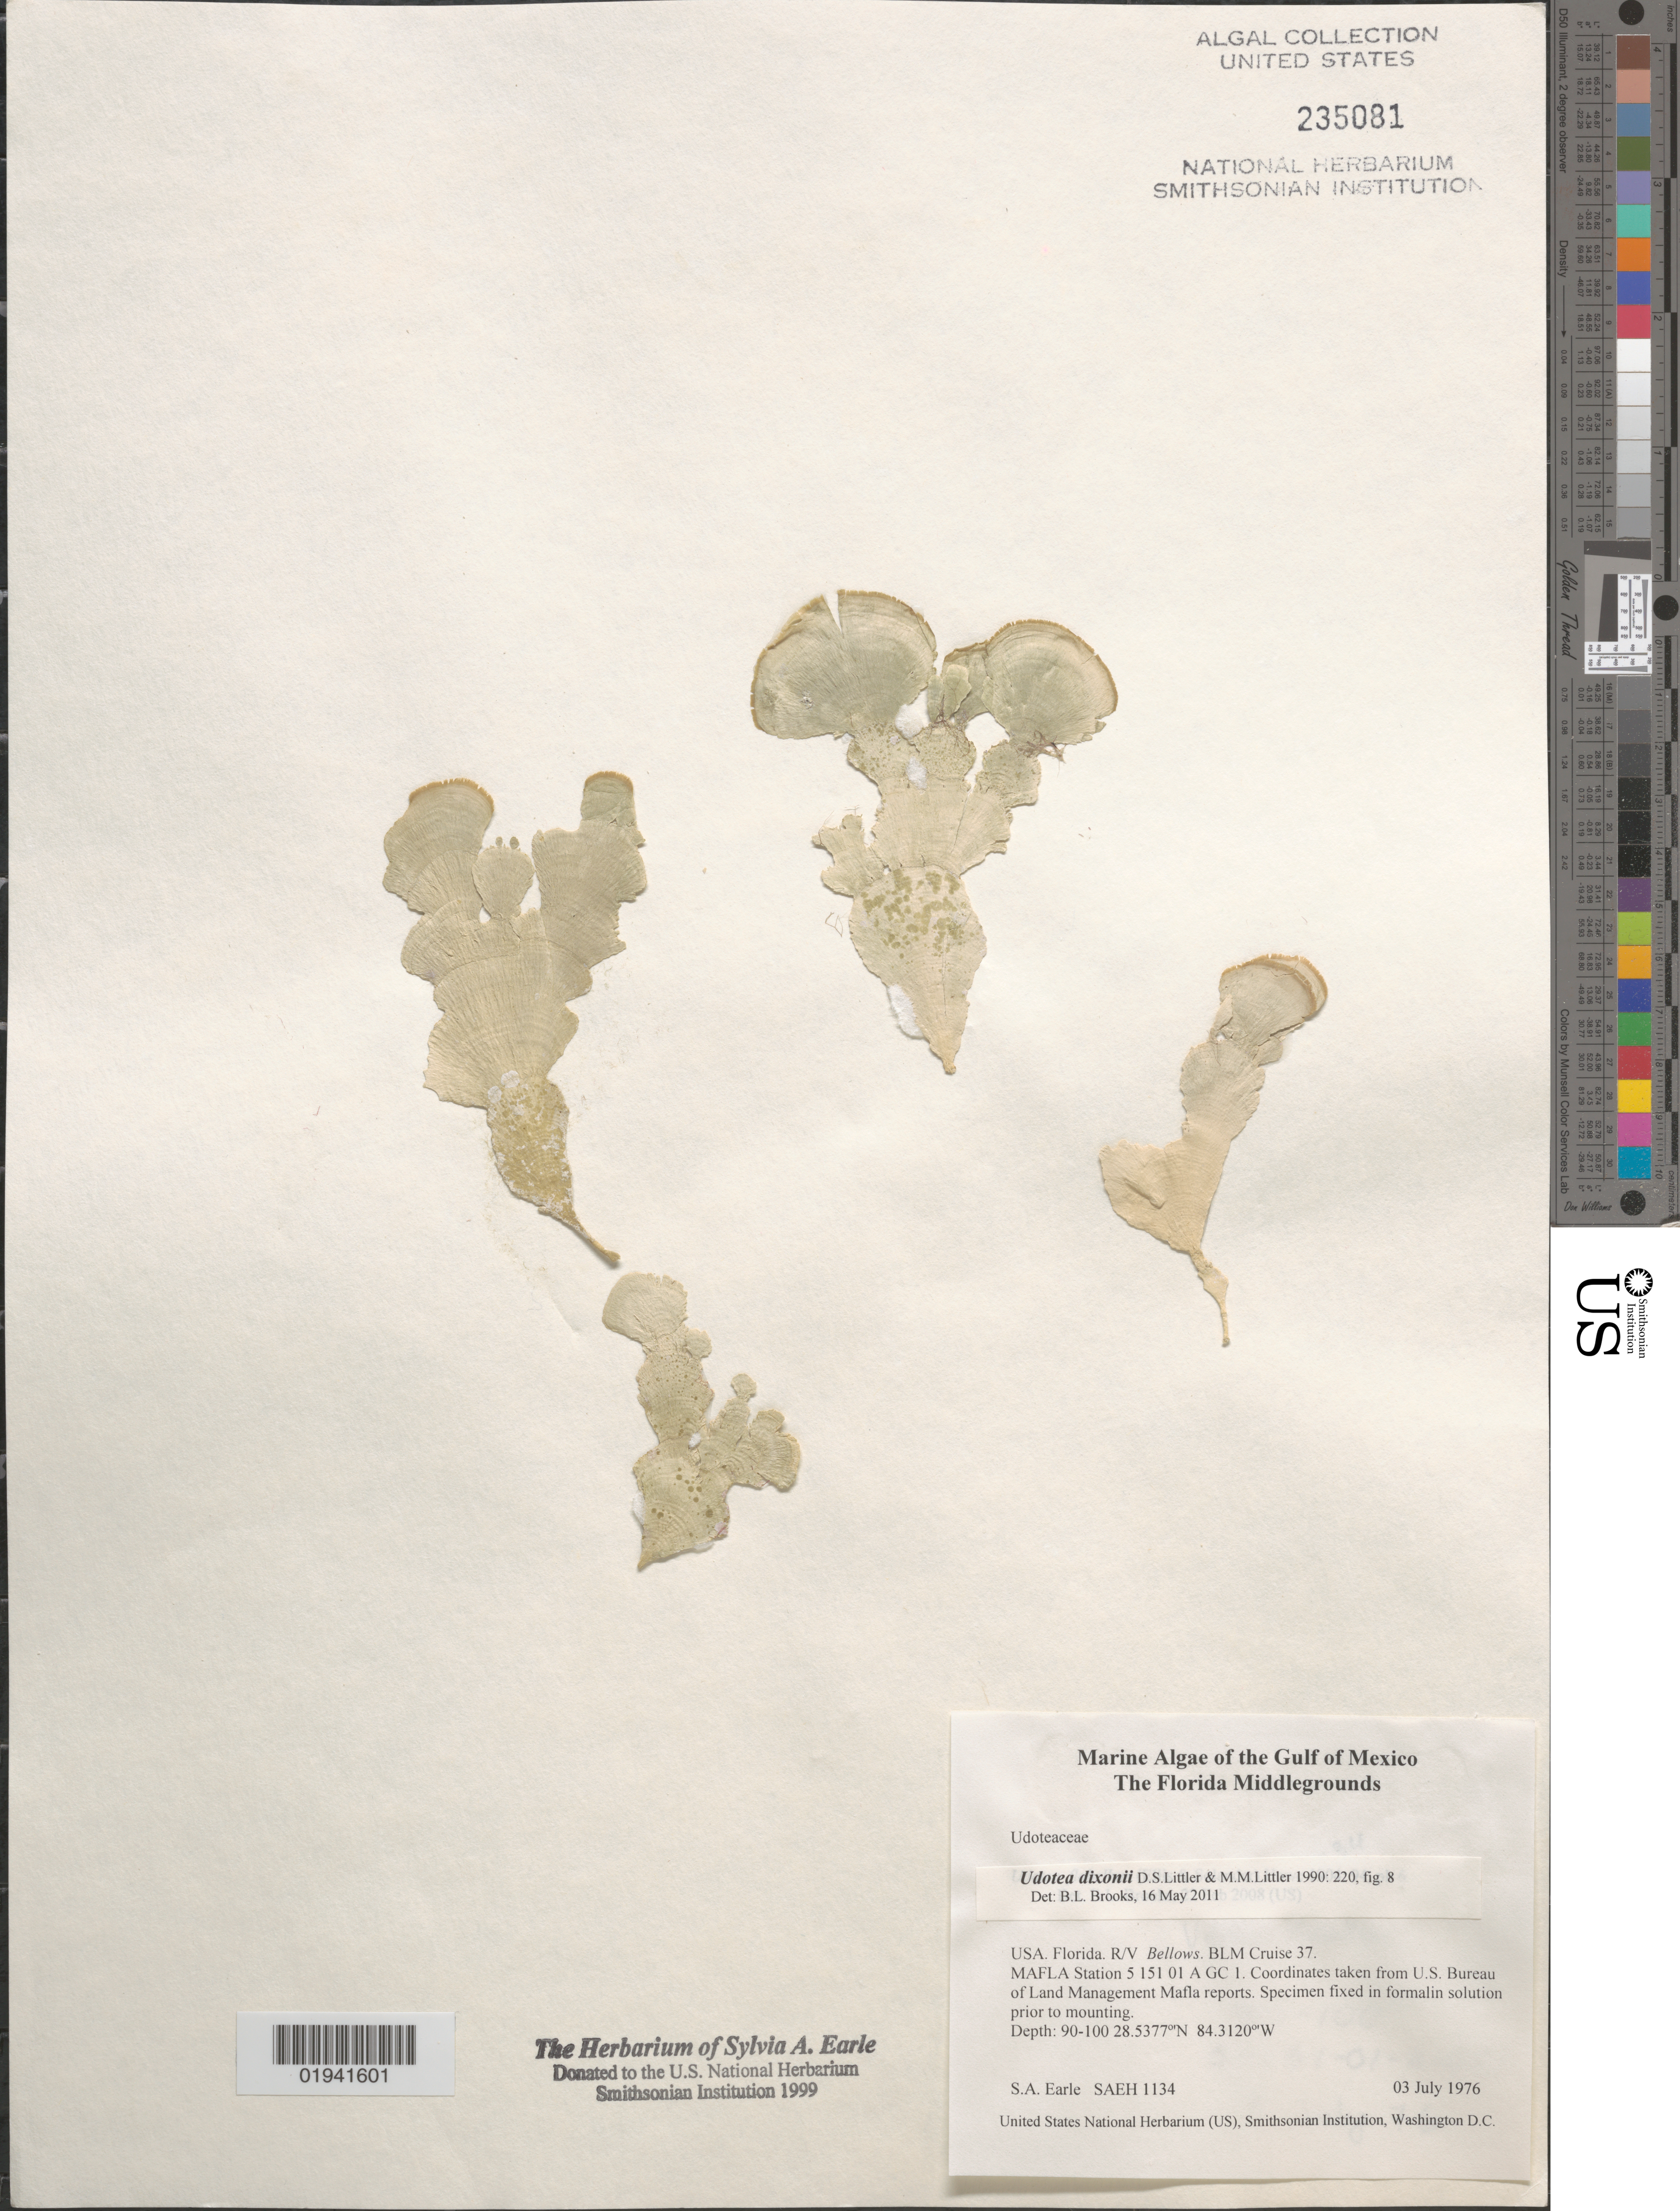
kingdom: Plantae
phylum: Chlorophyta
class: Ulvophyceae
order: Bryopsidales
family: Udoteaceae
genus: Udotea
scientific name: Udotea dixonii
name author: D.S. Littler & Littler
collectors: S. A. Earle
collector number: SAEH1134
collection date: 1976-07-03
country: United States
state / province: Florida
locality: The Gulf of Mexico. The Florida Middlegrounds. R/V Bellows. BLM Cruise 37. MAFLA Station 5 151 01 A GC 1.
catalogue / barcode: US 235081